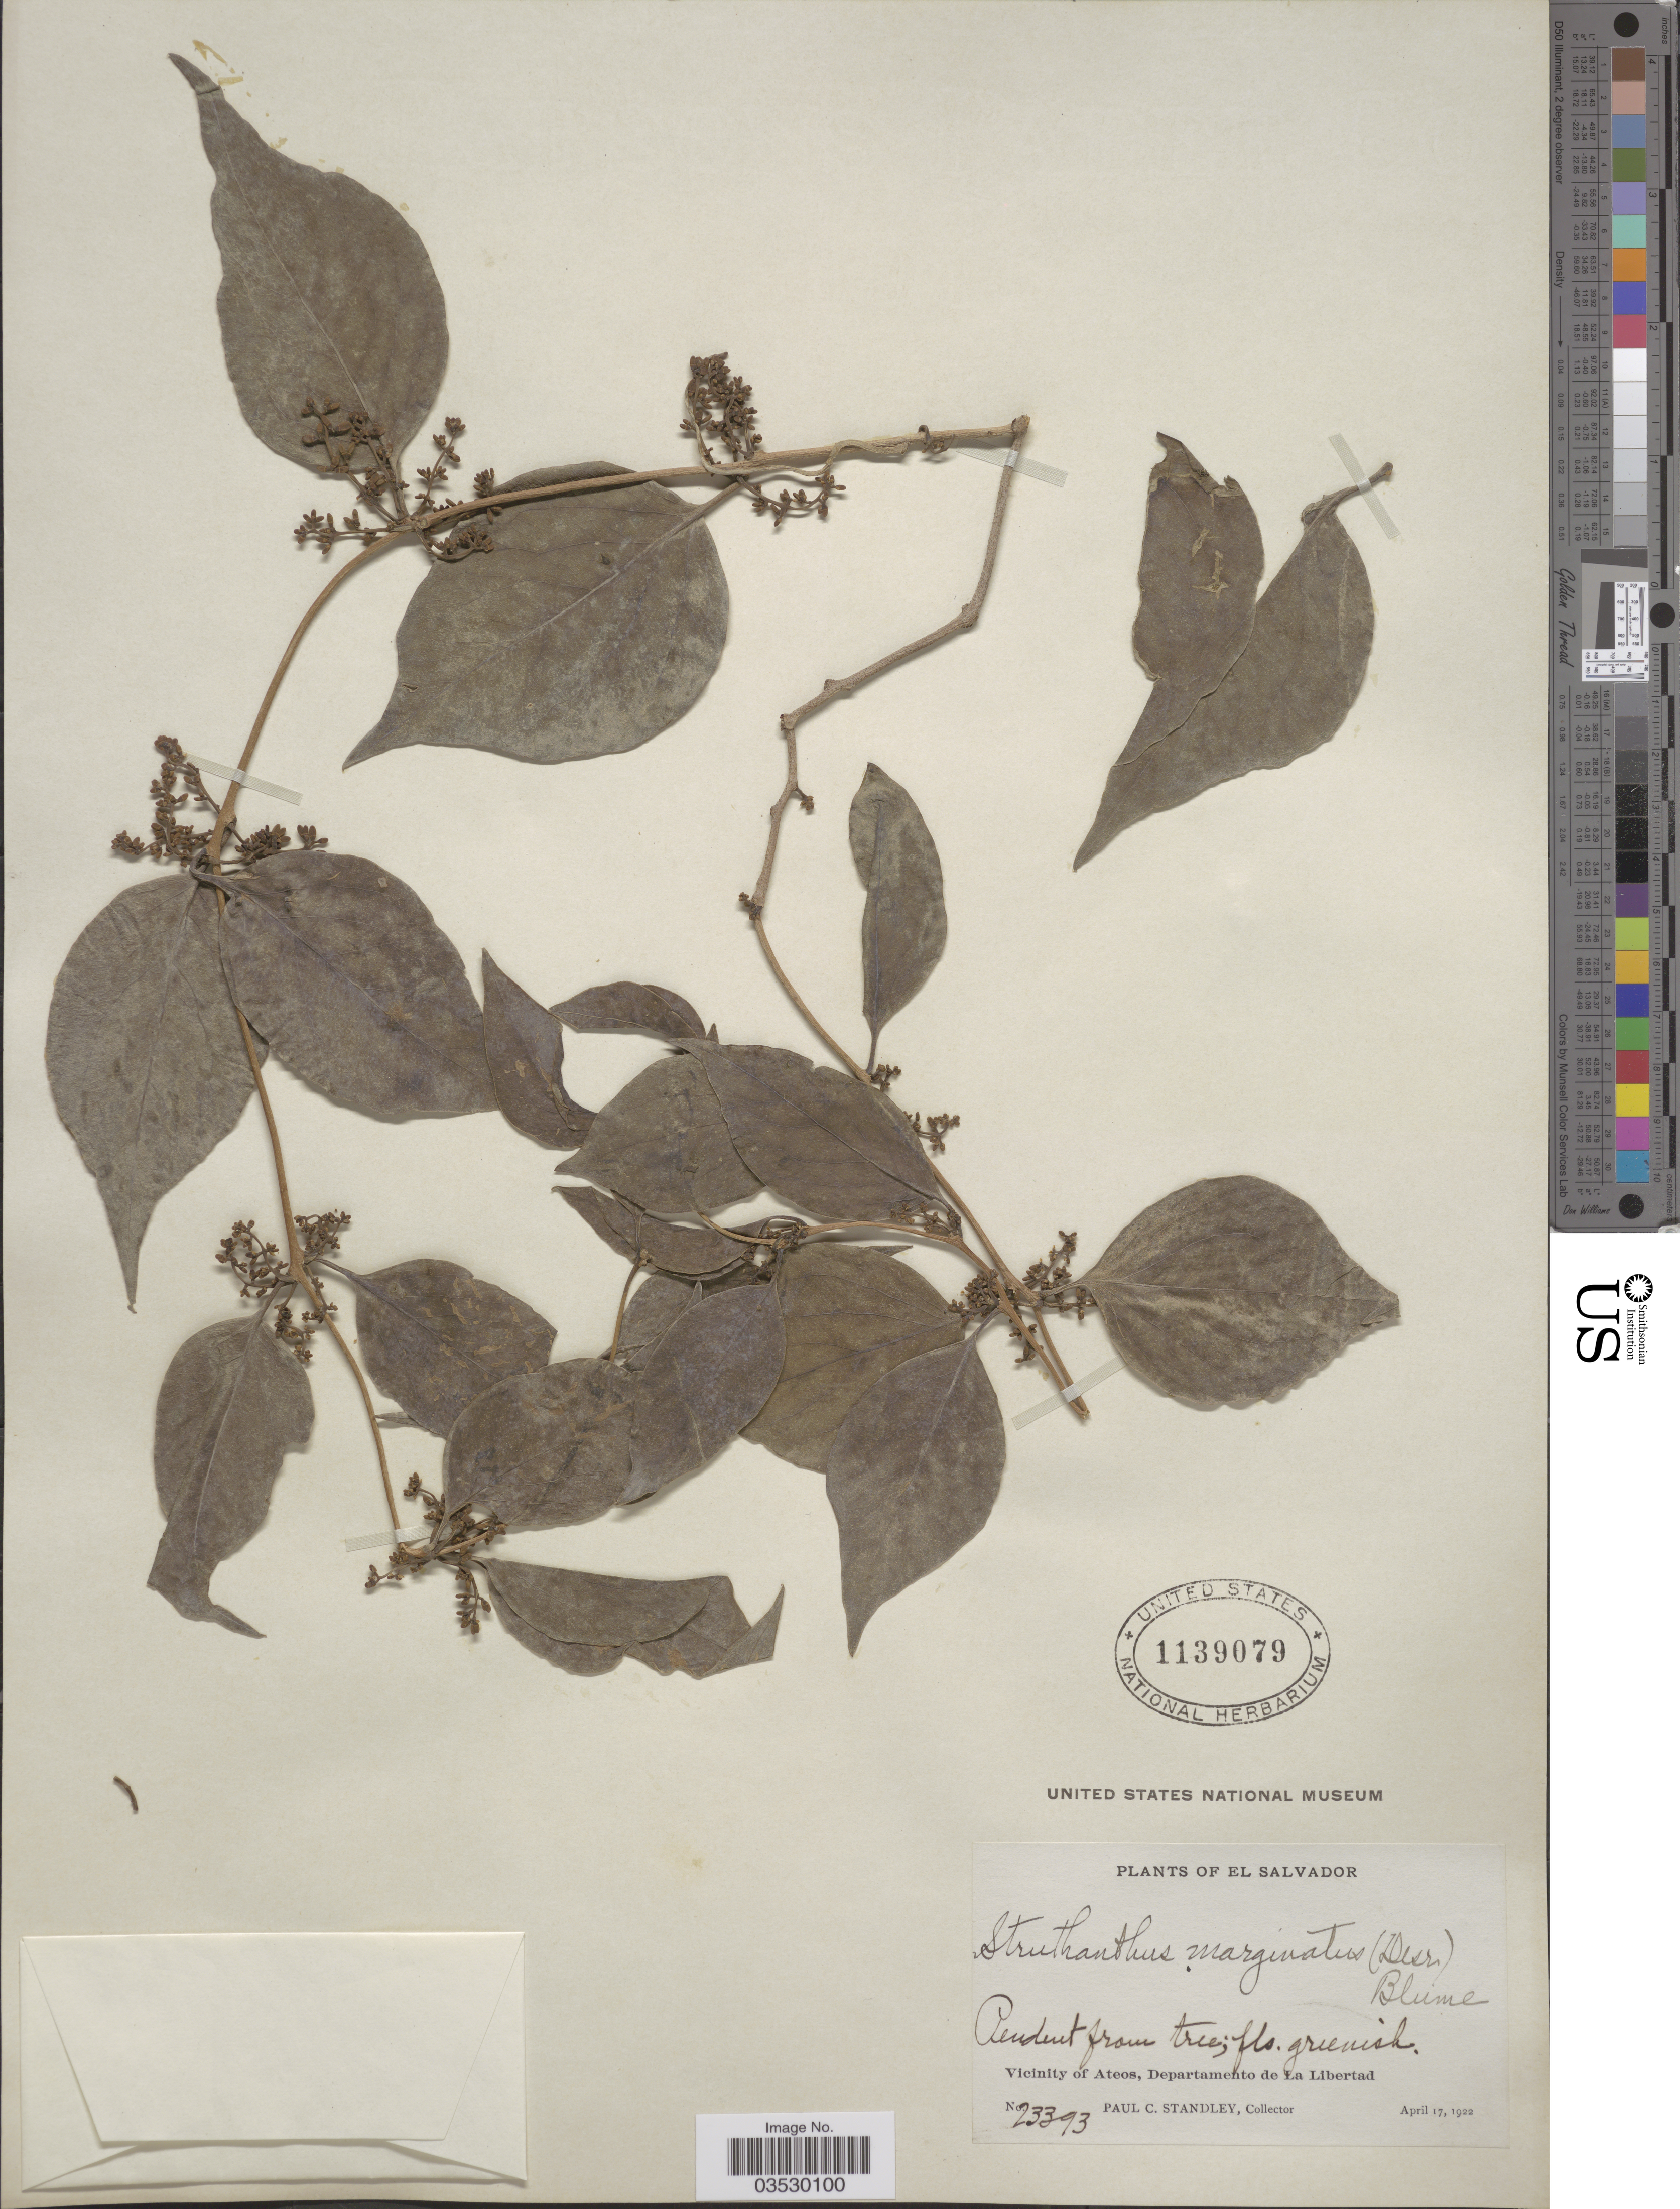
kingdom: Plantae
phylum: Tracheophyta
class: Magnoliopsida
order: Santalales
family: Loranthaceae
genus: Struthanthus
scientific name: Struthanthus marginatus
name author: (Desr.) Blume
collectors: P. C. Standley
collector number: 23393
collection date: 1922-04-17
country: El Salvador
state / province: La Libertad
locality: Vicinity of Ateos, Departamento de La Libertad.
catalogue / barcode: US 1139079